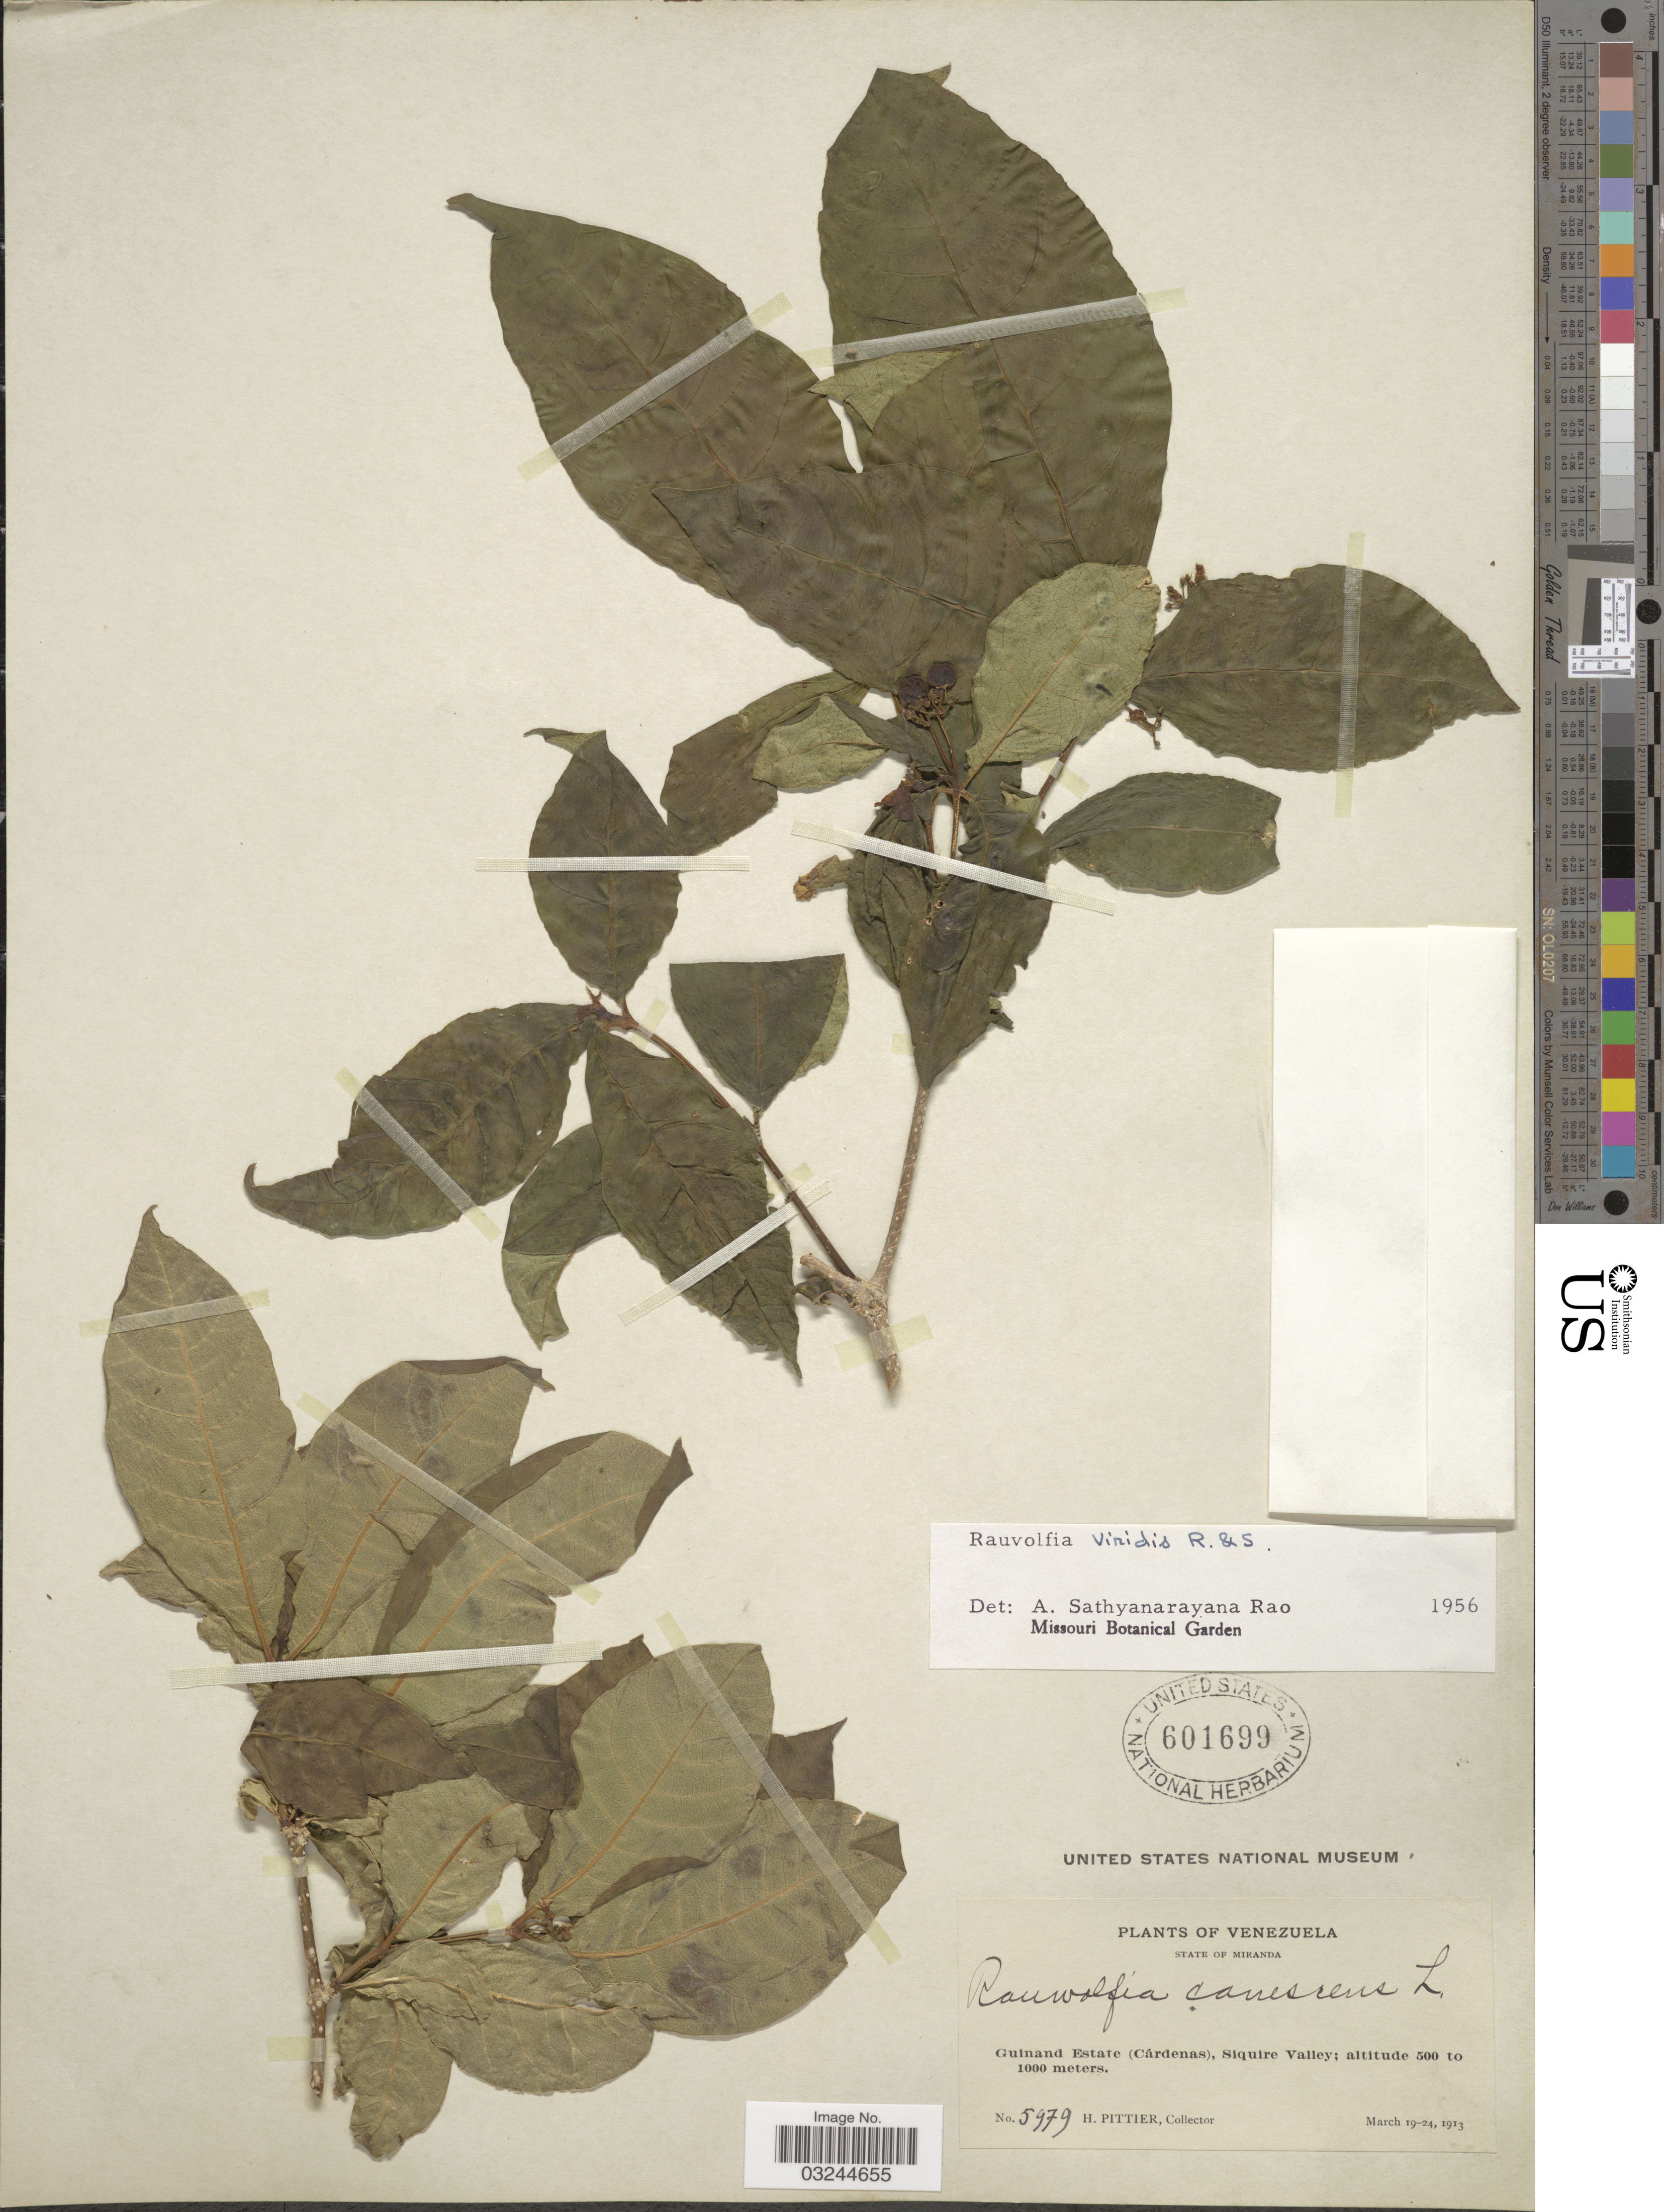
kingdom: Plantae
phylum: Tracheophyta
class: Magnoliopsida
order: Gentianales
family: Apocynaceae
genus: Rauvolfia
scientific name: Rauvolfia viridis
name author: Willd. ex Roem. & Schult.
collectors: H. F. Pittier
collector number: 5979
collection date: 1913-03-19/1913-03-24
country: Venezuela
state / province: Miranda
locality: Guinand Estate (Cárdenas), Siquire Valley.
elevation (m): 500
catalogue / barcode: US 601699